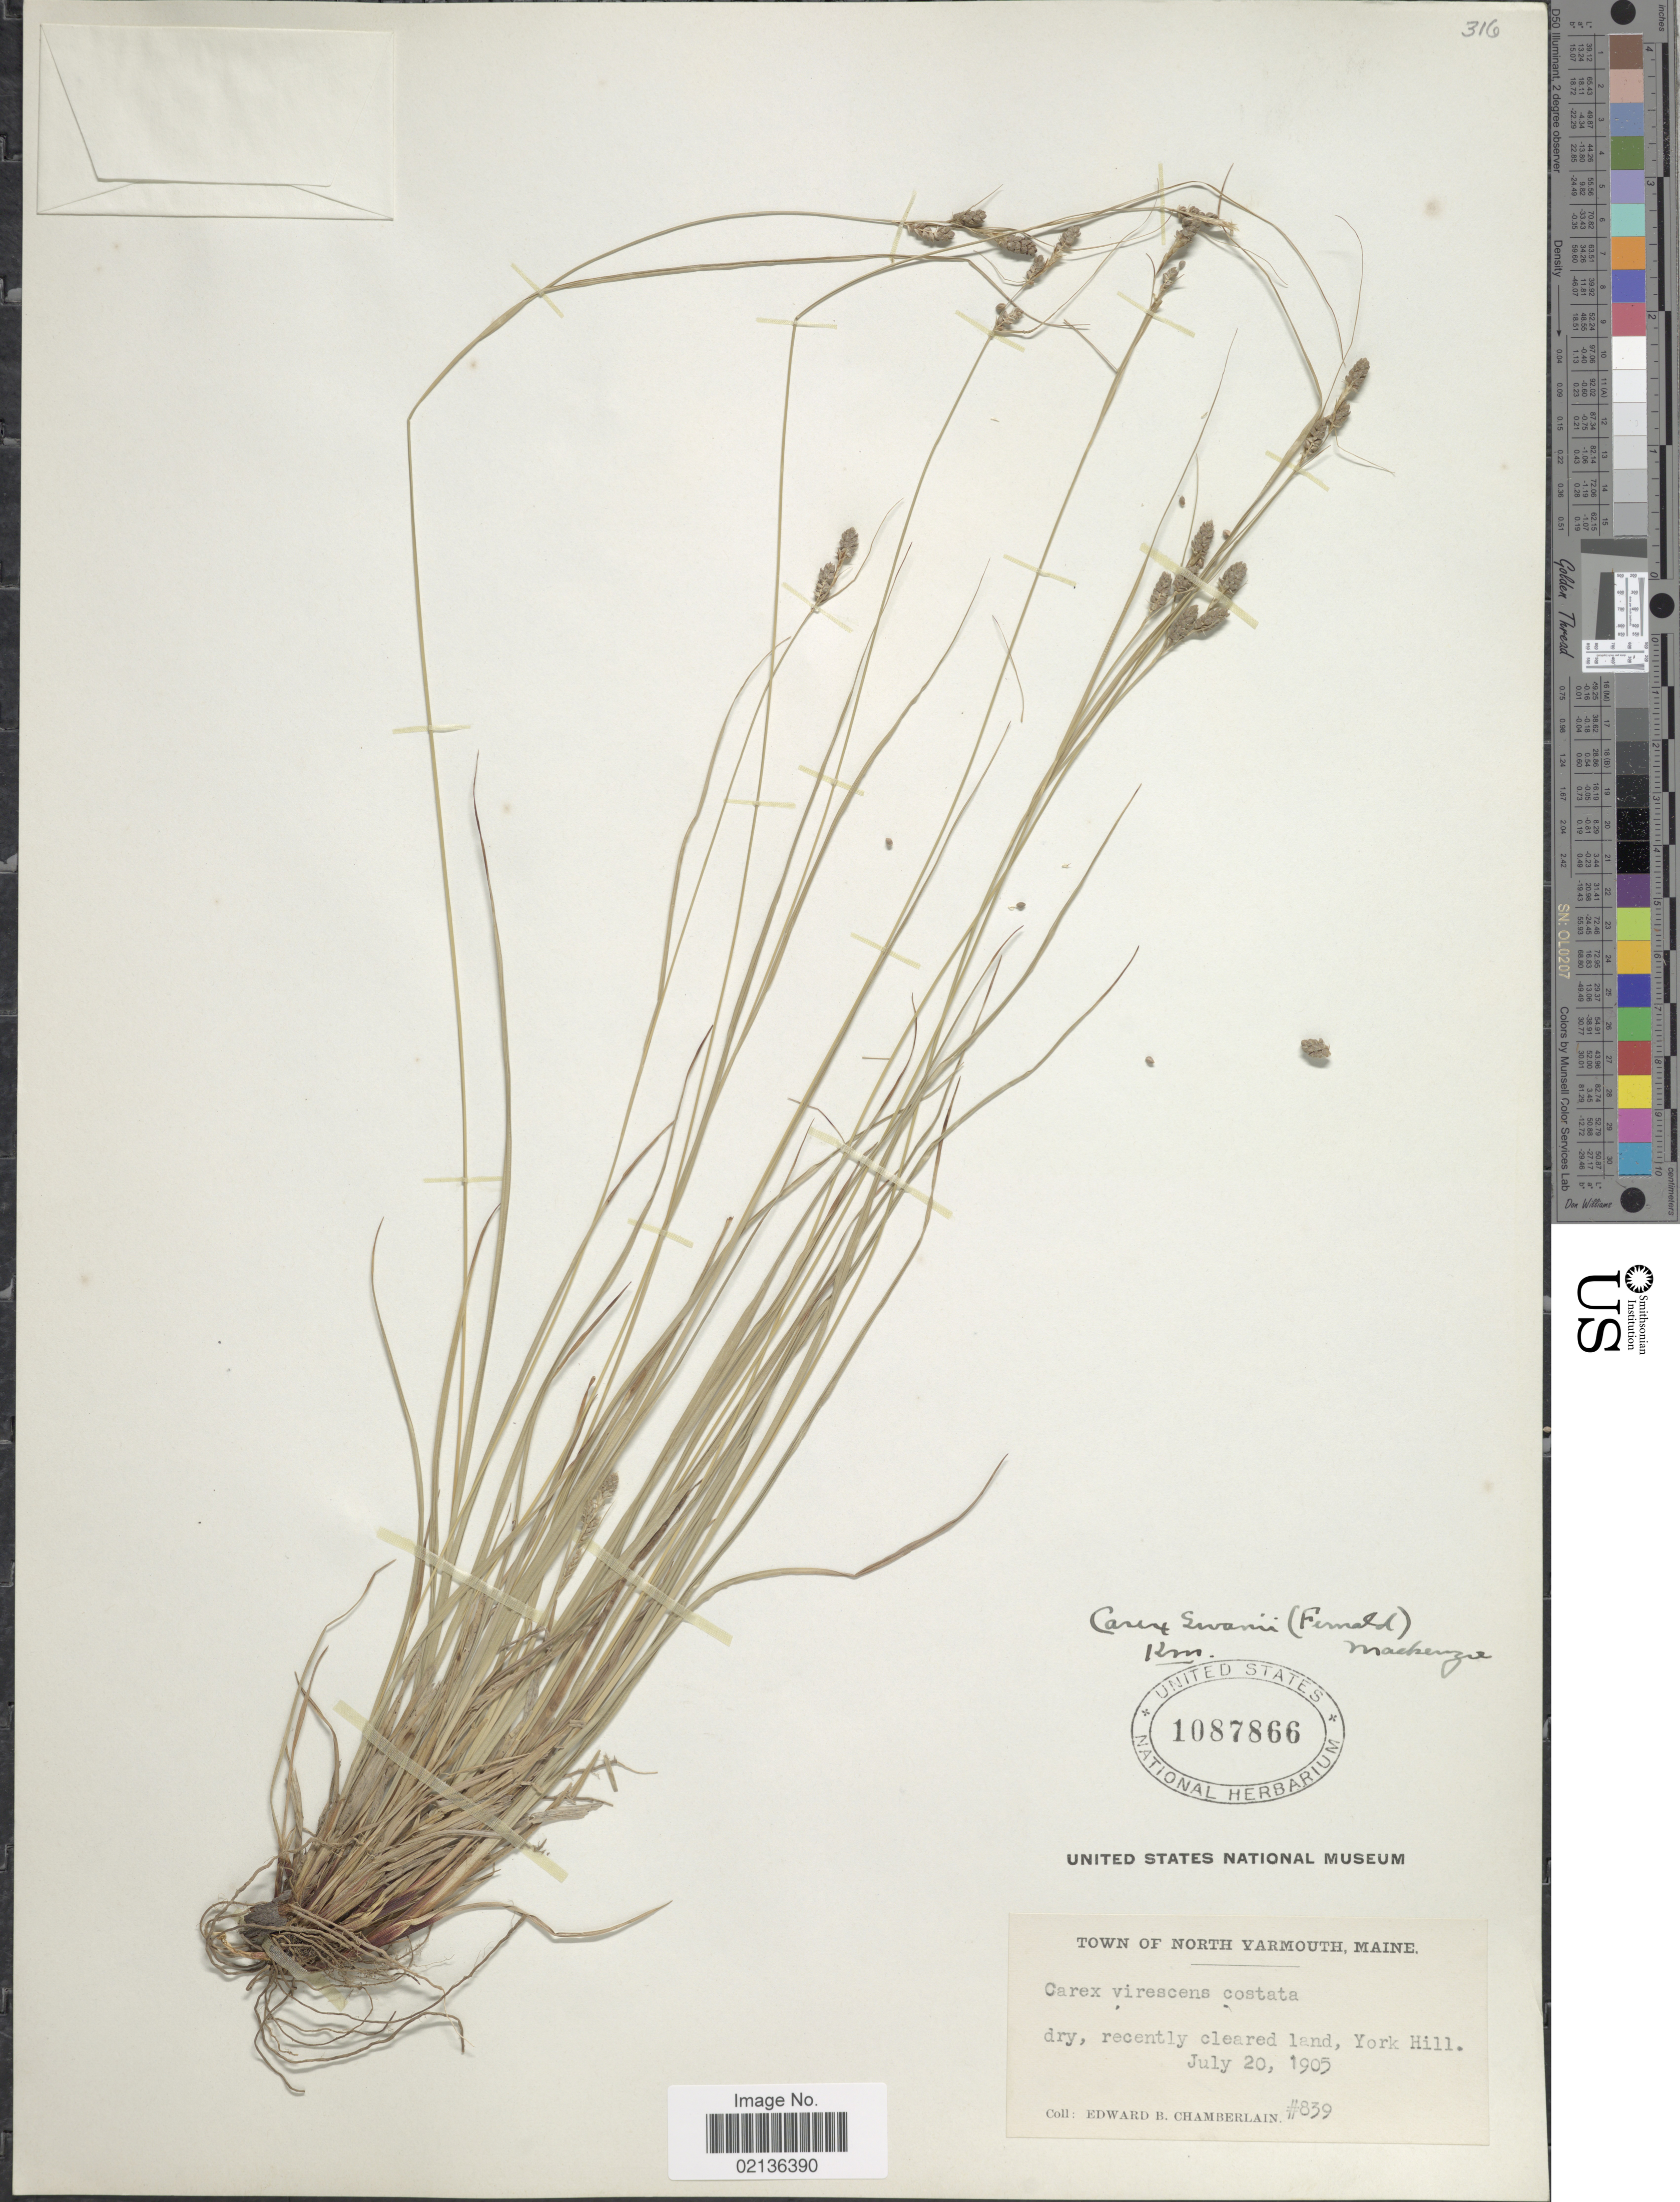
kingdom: Plantae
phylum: Tracheophyta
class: Liliopsida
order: Poales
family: Cyperaceae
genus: Carex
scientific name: Carex swanii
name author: (Fernald) Mack.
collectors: E. Chamberlain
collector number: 839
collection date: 1905-07-20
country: United States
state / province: Maine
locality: Town of North Yarmouth, Maine, Recently cleared land, York Hill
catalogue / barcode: US 1087866